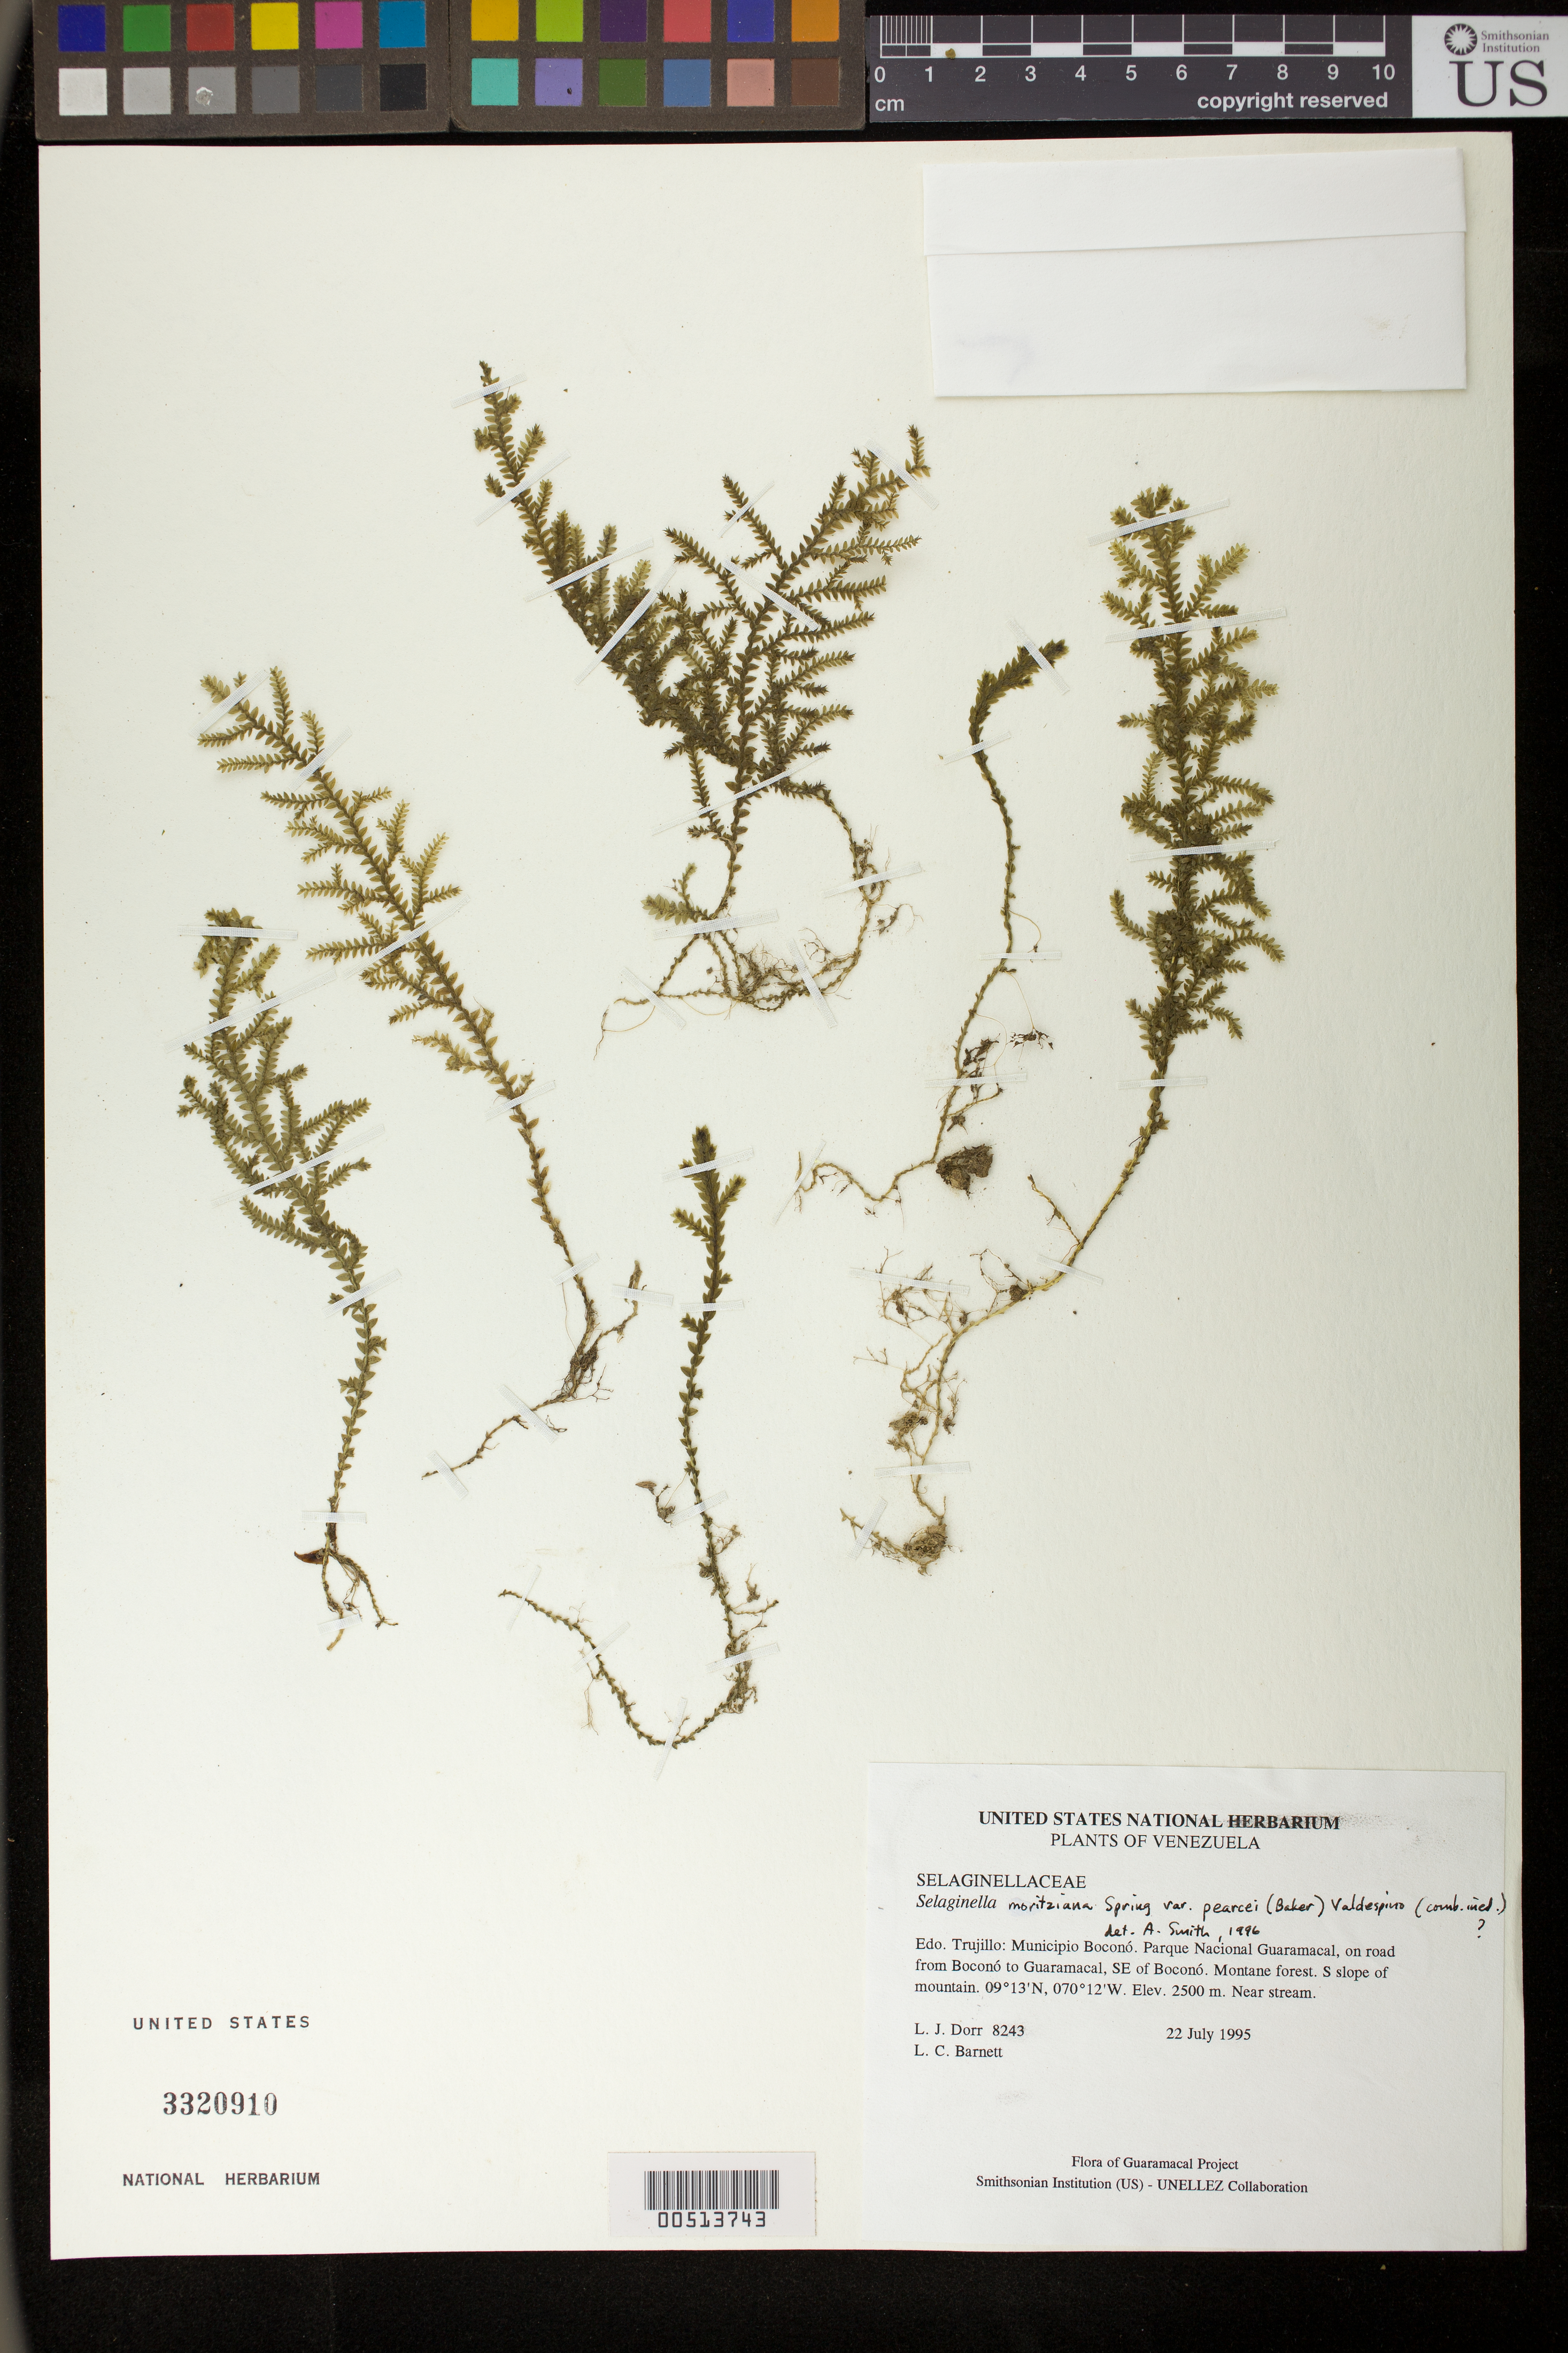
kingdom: Plantae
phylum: Tracheophyta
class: Lycopodiopsida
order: Selaginellales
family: Selaginellaceae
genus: Selaginella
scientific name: Selaginella moritziana var. pearcei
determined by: Valdespino, I. A., (PMA), Universidad de Panama (PANAMA)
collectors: L. J. Dorr & L. C. Barnett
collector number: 8243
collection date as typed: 22 Jul 1995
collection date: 1995-07-22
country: Venezuela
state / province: Trujillo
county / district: Boconó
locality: Parque Nacional Guaramacal, road from Boconó to Guaramacal, SE of Boconó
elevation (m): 2500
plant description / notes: PORT, US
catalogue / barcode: US 3320910